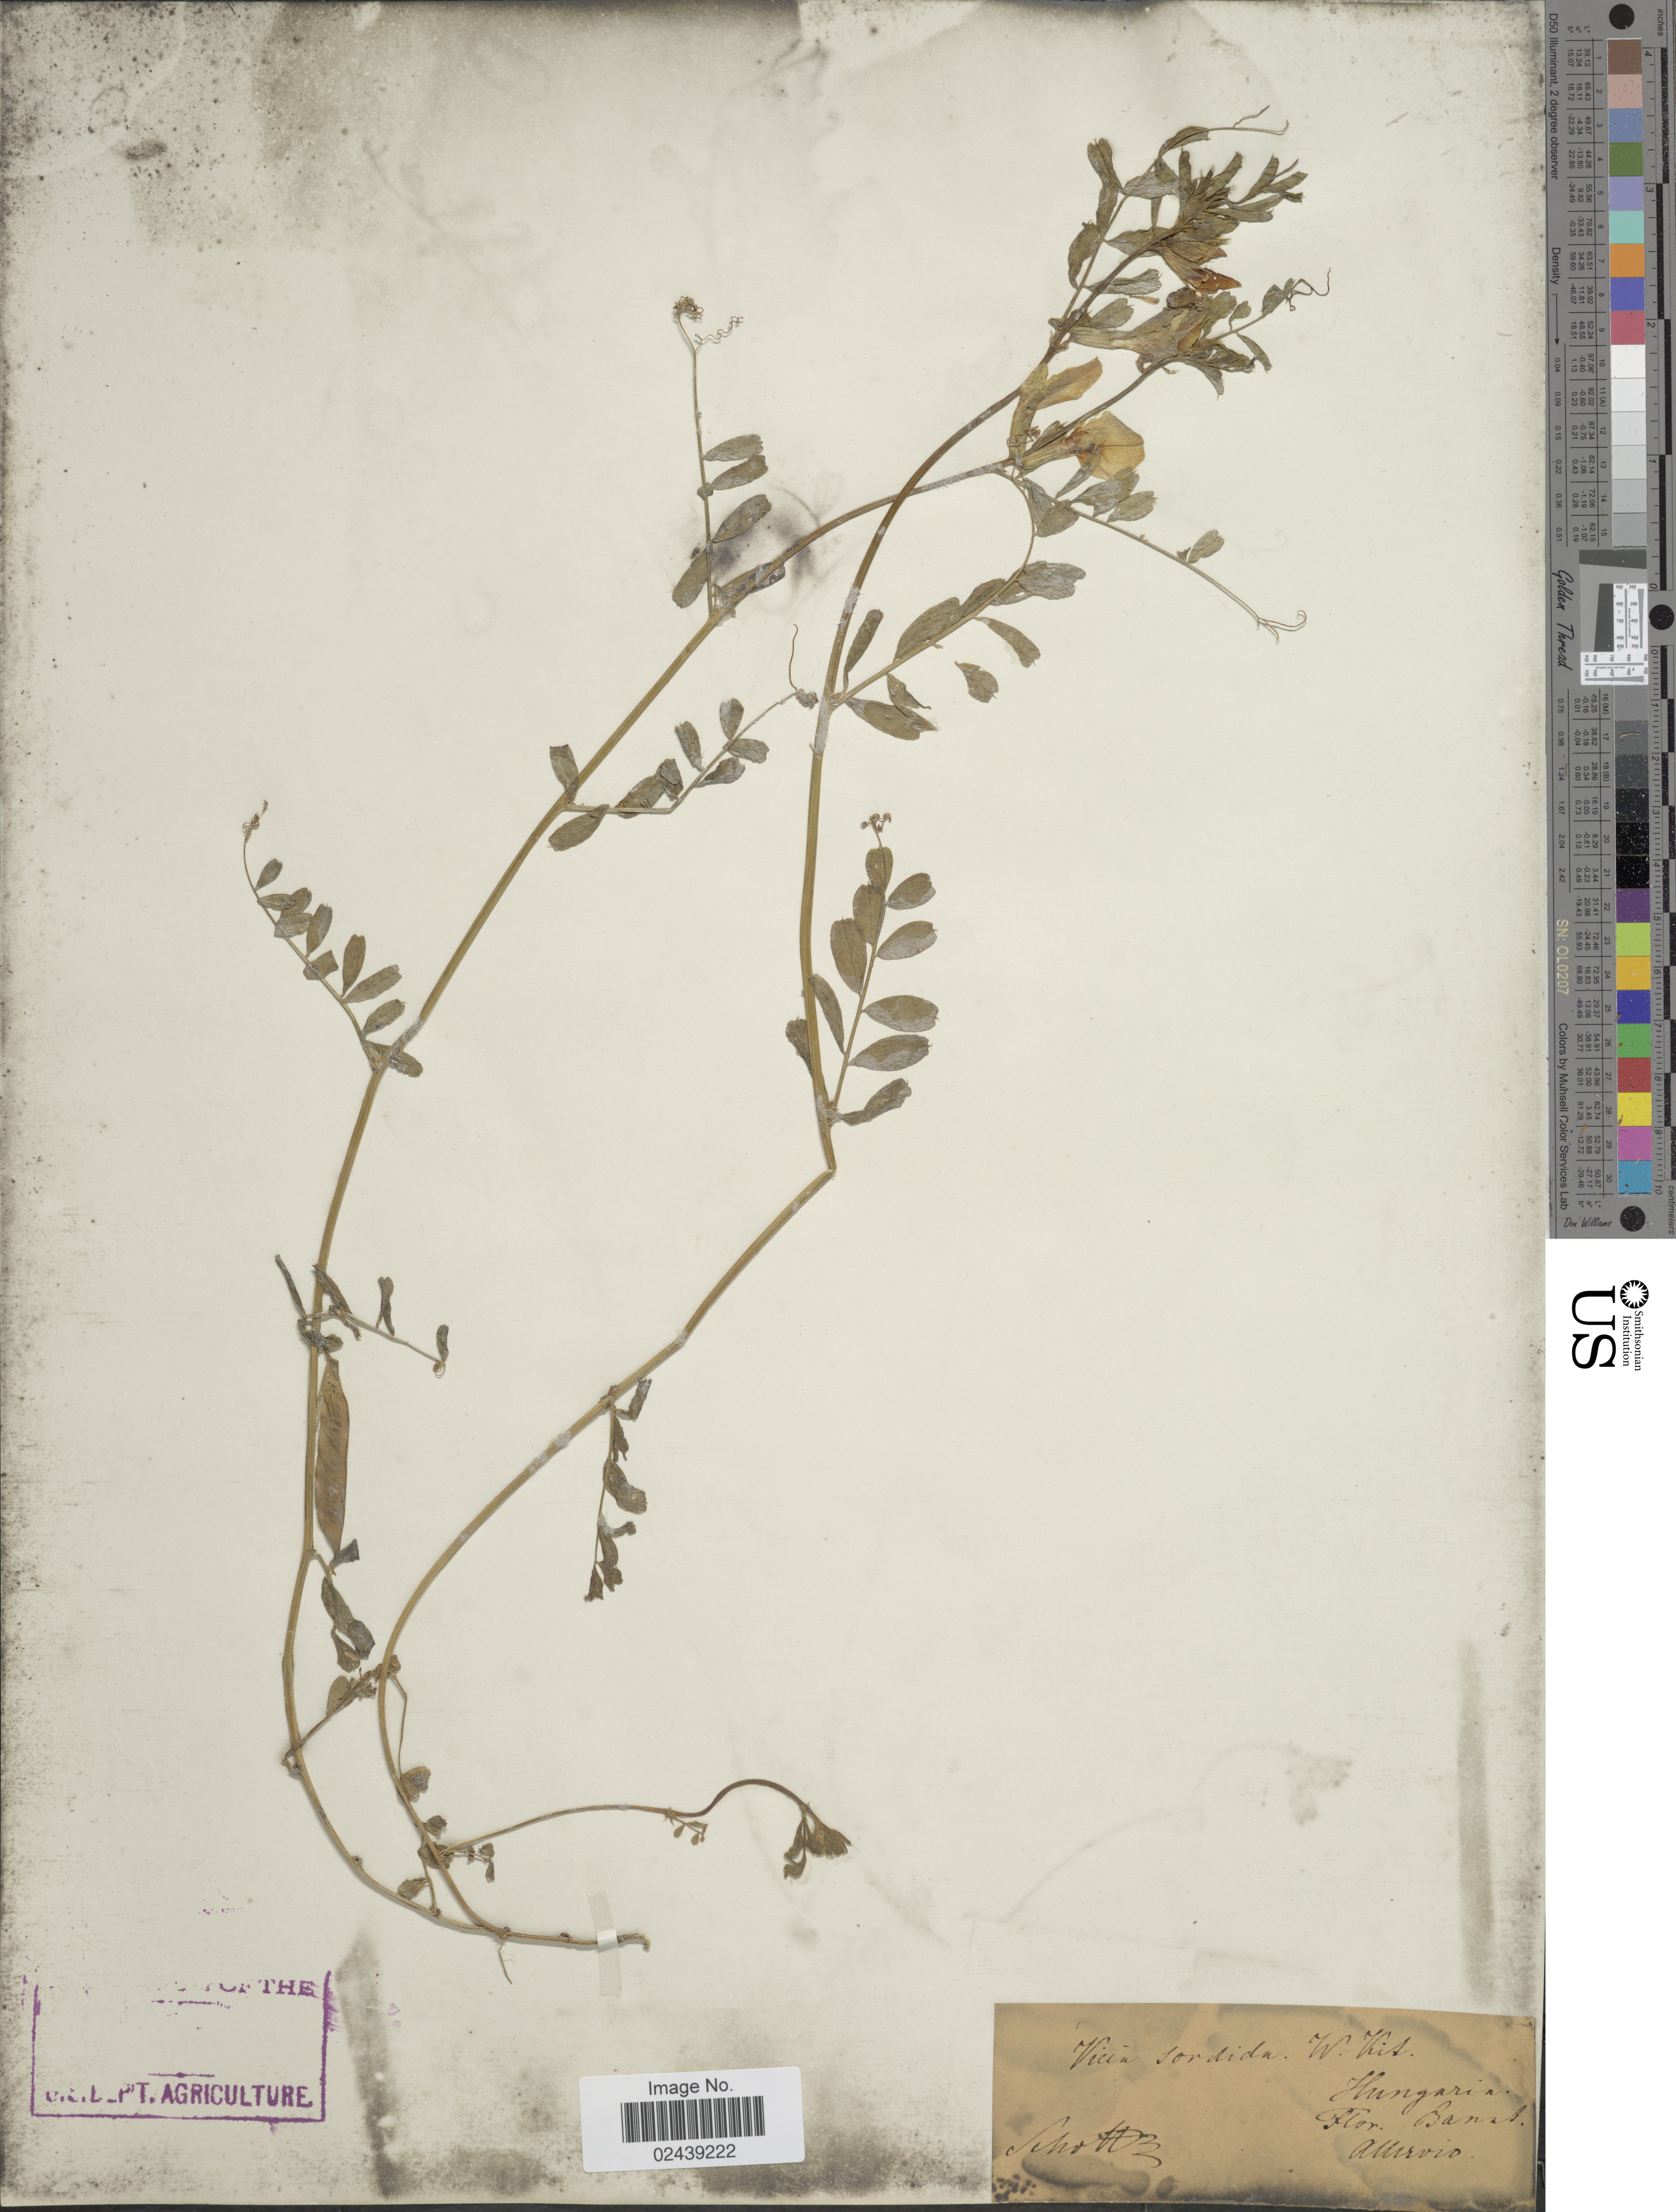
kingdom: Plantae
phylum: Tracheophyta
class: Magnoliopsida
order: Fabales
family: Fabaceae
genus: Vicia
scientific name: Vicia sordida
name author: Waldst. & Kit.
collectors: -. Schultz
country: Hungary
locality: Hungaria. Banat. Amevio [interpreted]